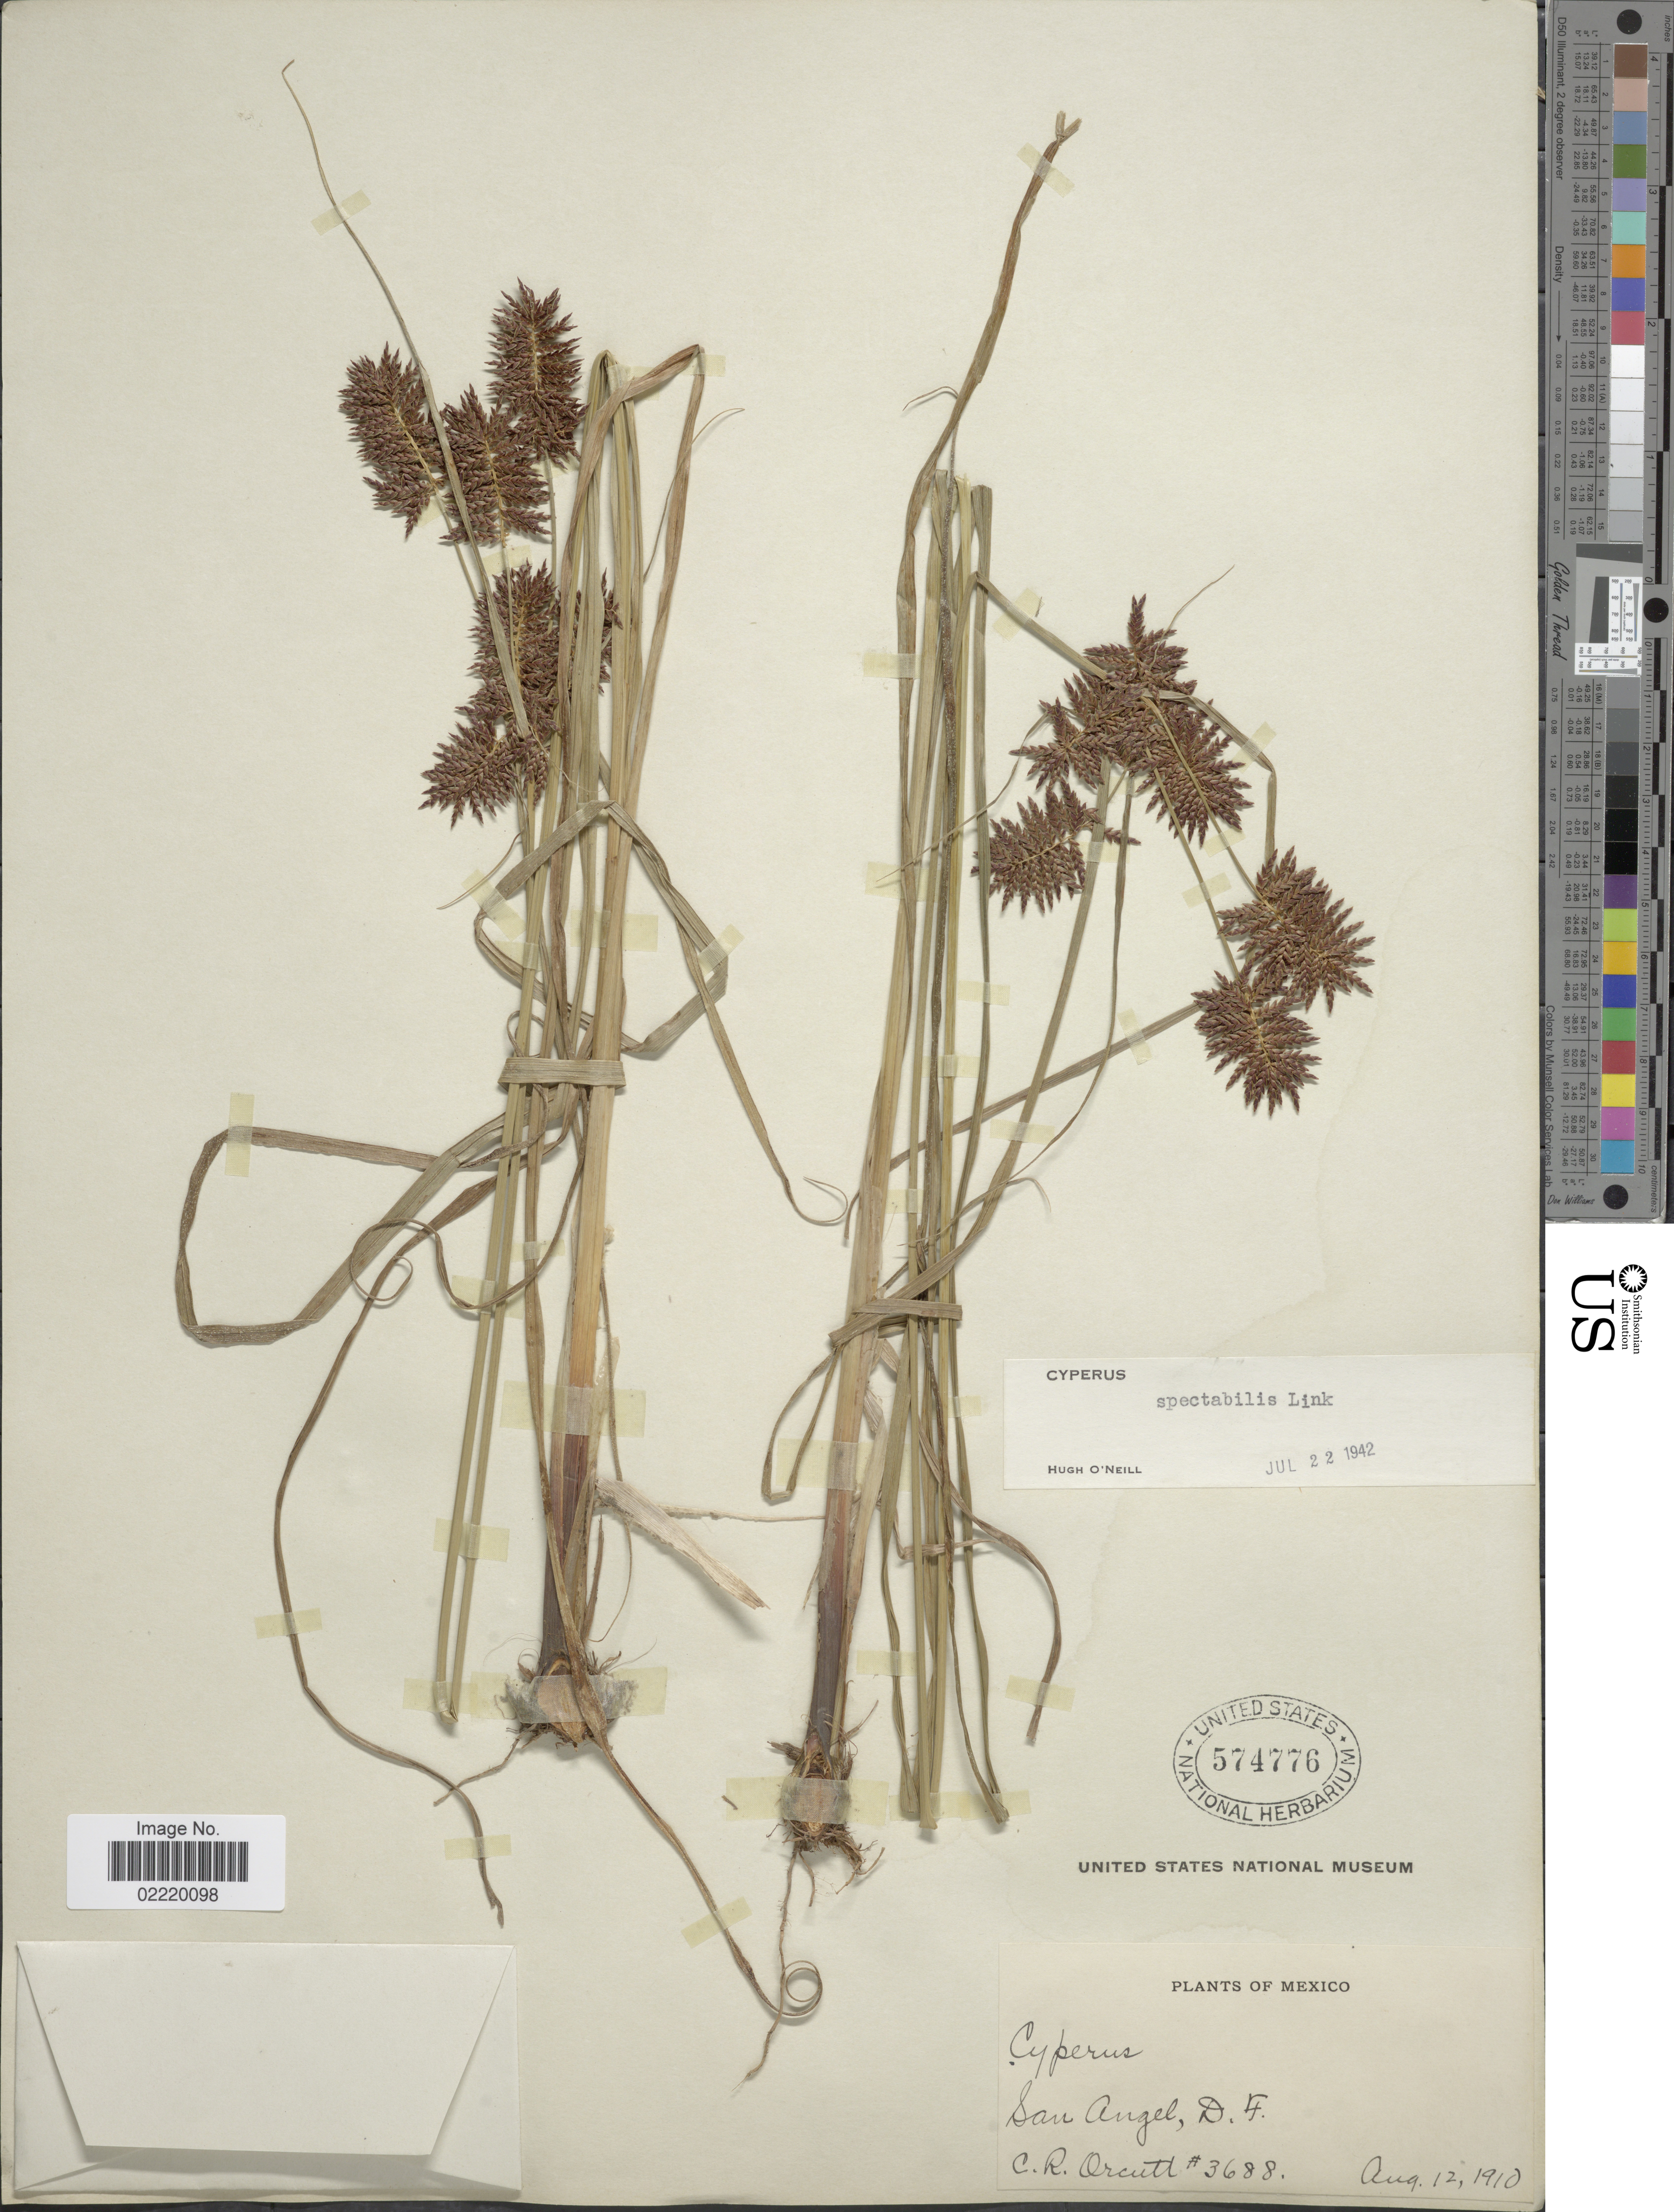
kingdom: Plantae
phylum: Tracheophyta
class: Liliopsida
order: Poales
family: Cyperaceae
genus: Cyperus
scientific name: Cyperus spectabilis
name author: Link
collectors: C. R. Orcutt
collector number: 3688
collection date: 1910-08-12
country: Mexico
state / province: Distrito Federal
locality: San Angel.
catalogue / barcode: US 574776